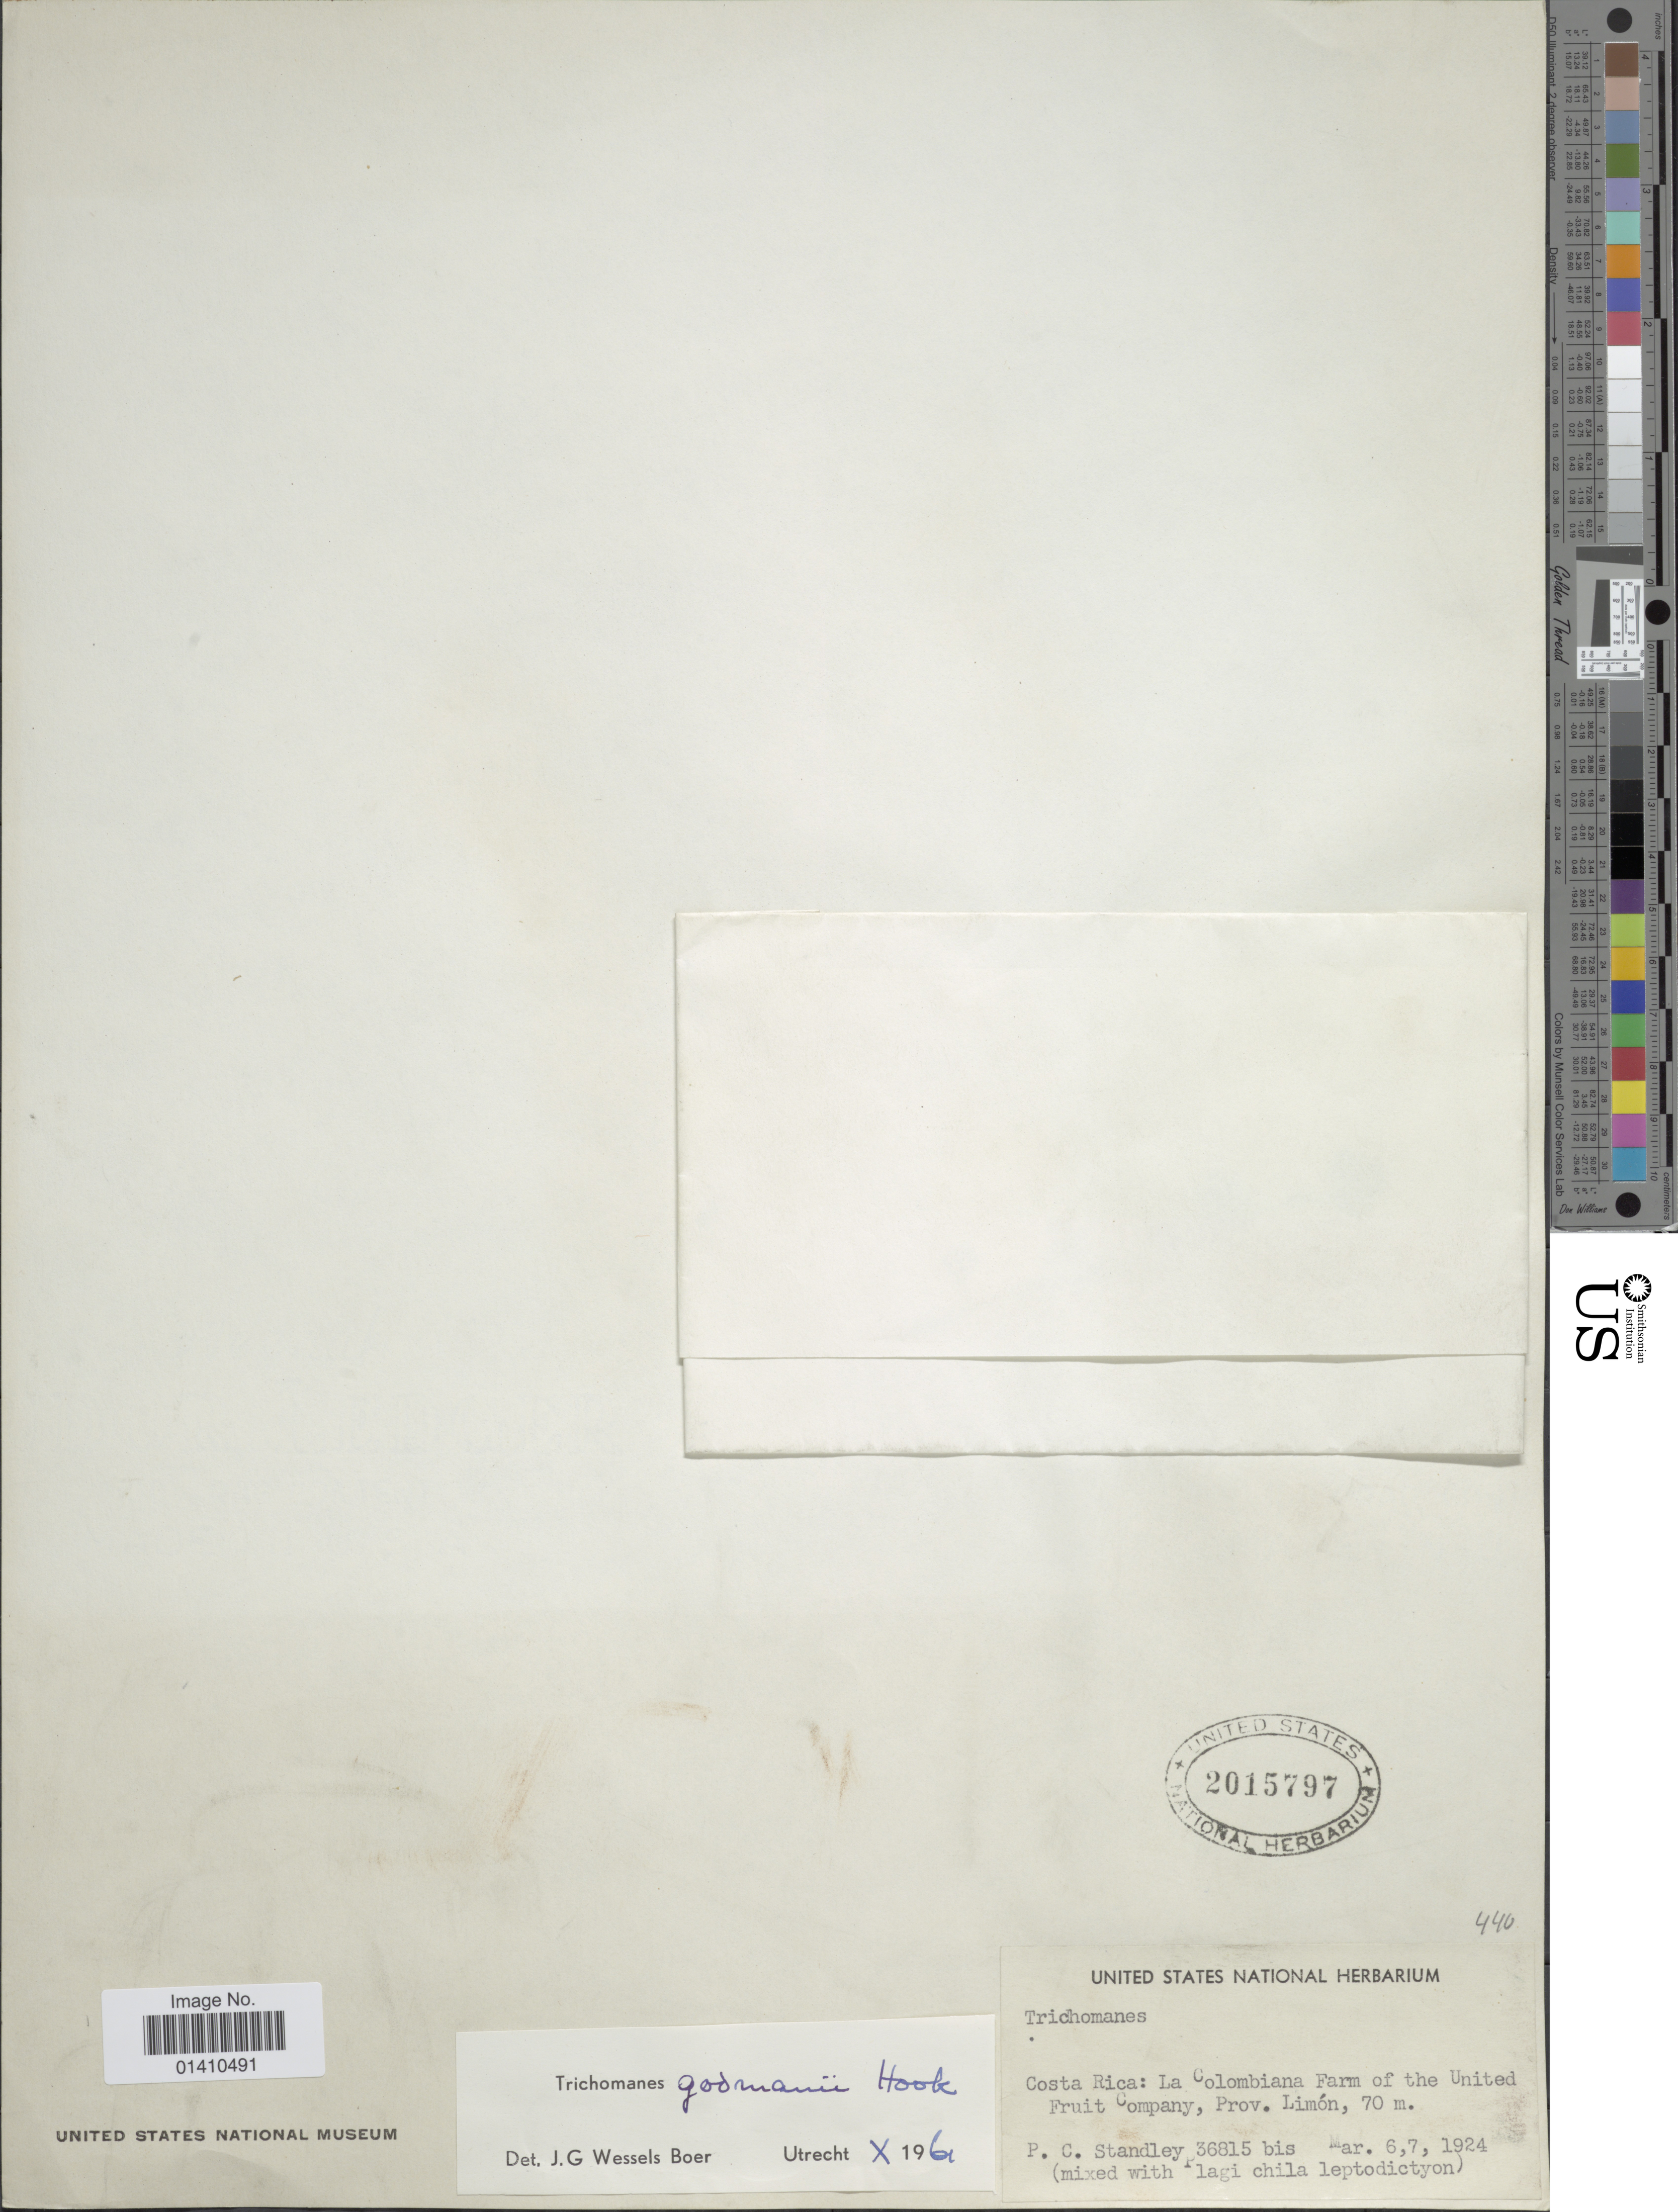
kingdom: Plantae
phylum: Tracheophyta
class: Polypodiopsida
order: Hymenophyllales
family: Hymenophyllaceae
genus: Didymoglossum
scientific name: Didymoglossum godmanii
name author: (Hook. ex Baker) Ebihara & Dubuisson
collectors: P. C. Standley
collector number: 36815 bis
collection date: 1924-03-06/1924-03-07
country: Costa Rica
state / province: Limón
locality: La Colmbiana Farm of the United Fruit Company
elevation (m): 70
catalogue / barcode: US 2015797